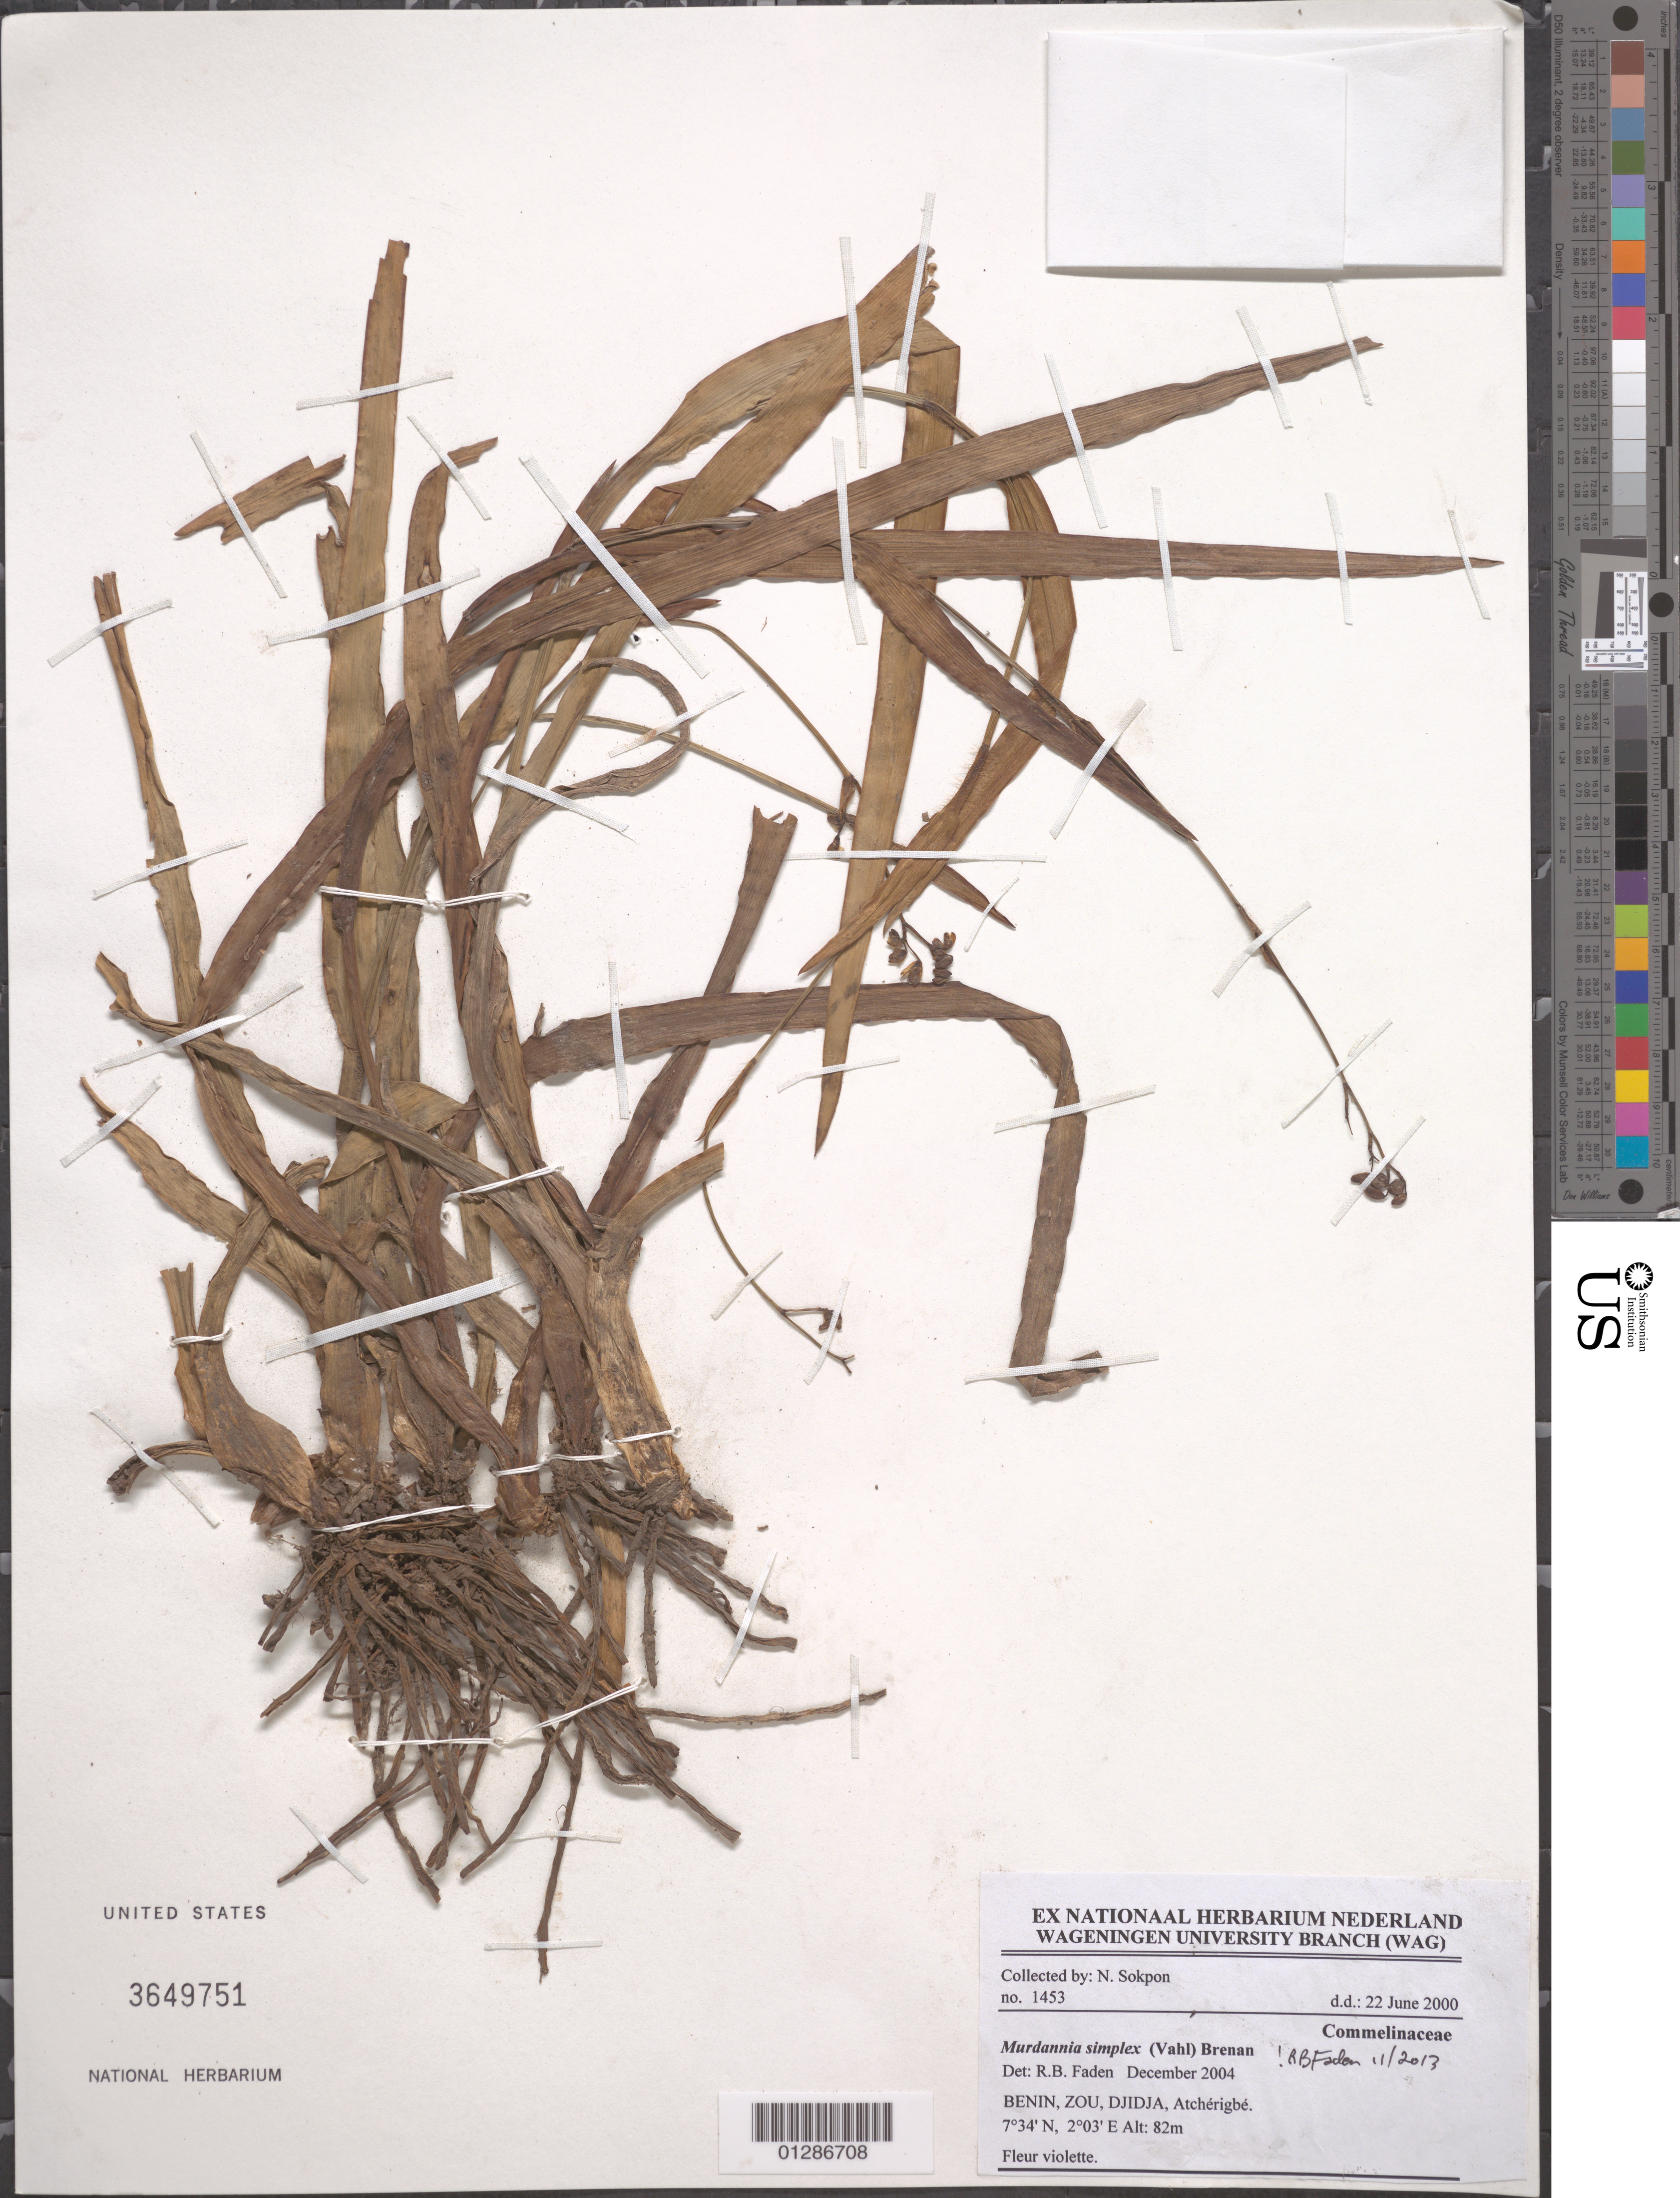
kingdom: Plantae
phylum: Tracheophyta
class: Liliopsida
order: Commelinales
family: Commelinaceae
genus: Murdannia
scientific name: Murdannia simplex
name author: (Vahl) Brenan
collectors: N. Sokpon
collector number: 1453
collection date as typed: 22 Jun 2000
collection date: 2000-06-22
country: Benin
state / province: Zou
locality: Djidja. Atcherigbe.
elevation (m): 82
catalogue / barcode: US 3649751